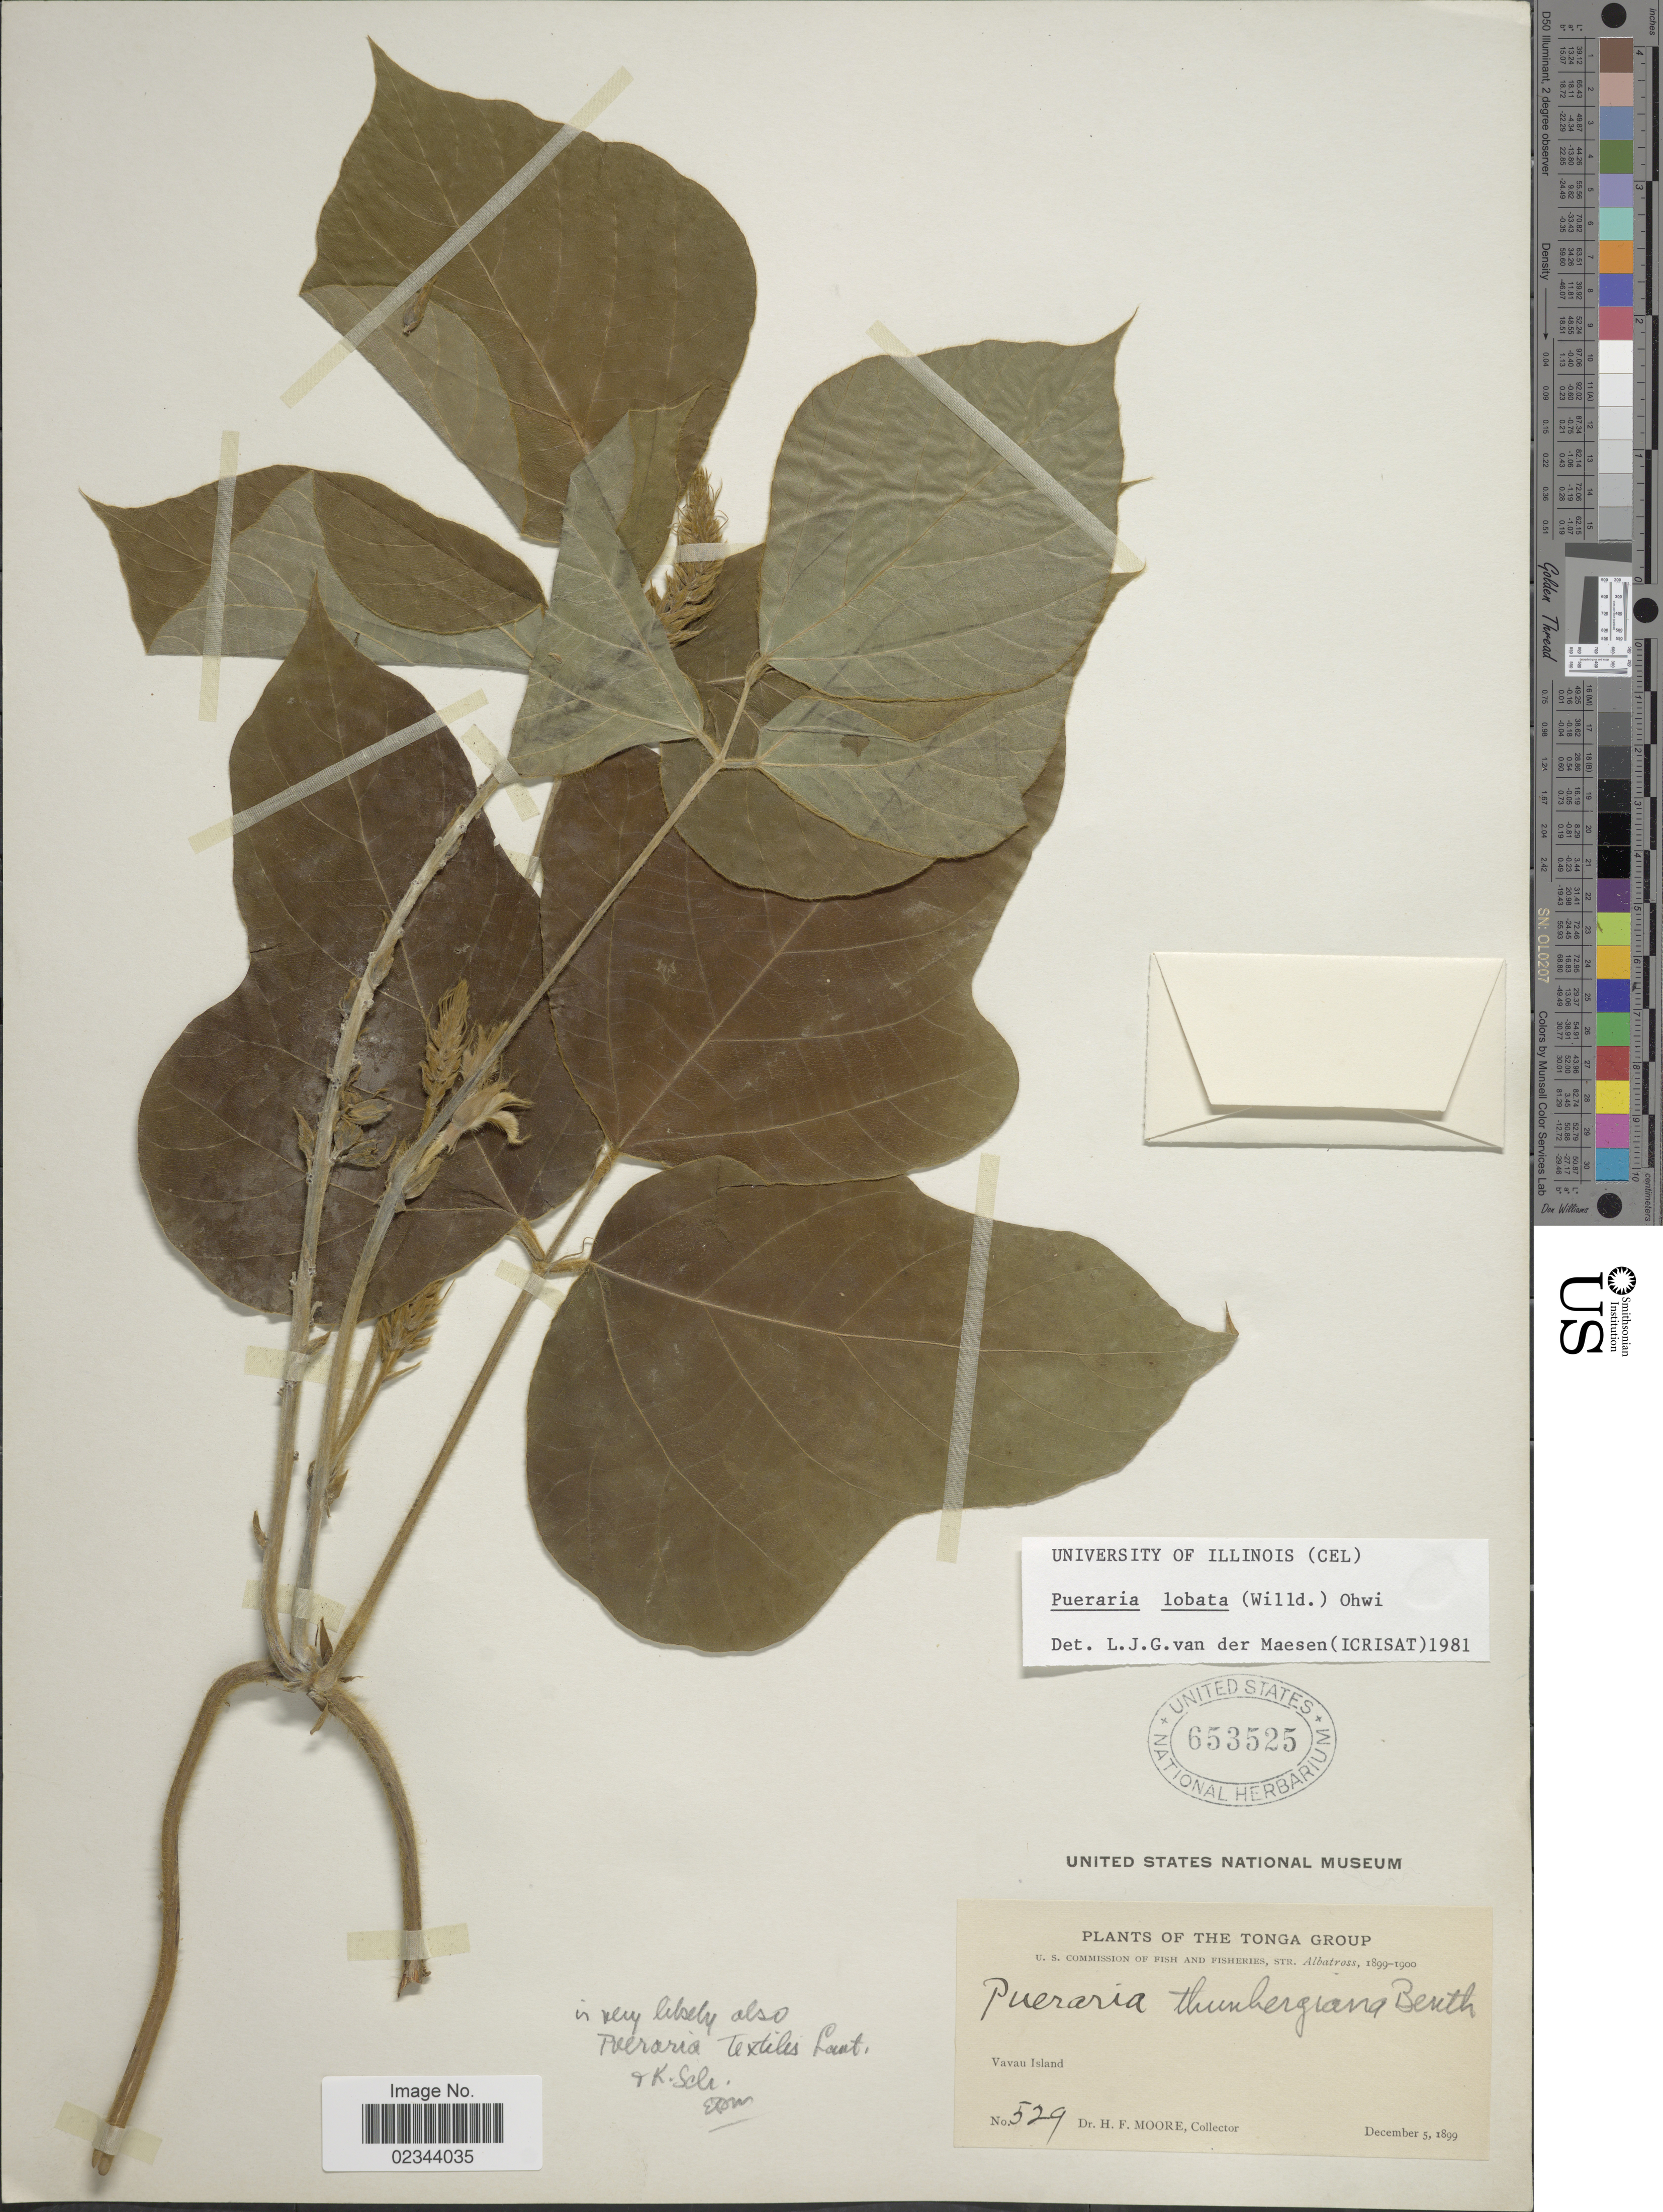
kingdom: Plantae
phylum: Tracheophyta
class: Magnoliopsida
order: Fabales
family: Fabaceae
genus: Pueraria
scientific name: Pueraria lobata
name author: (Willd.) Ohwi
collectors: H. F. Moore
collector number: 529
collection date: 1899-12-05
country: Tonga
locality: Vavau Island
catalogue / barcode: US 653525